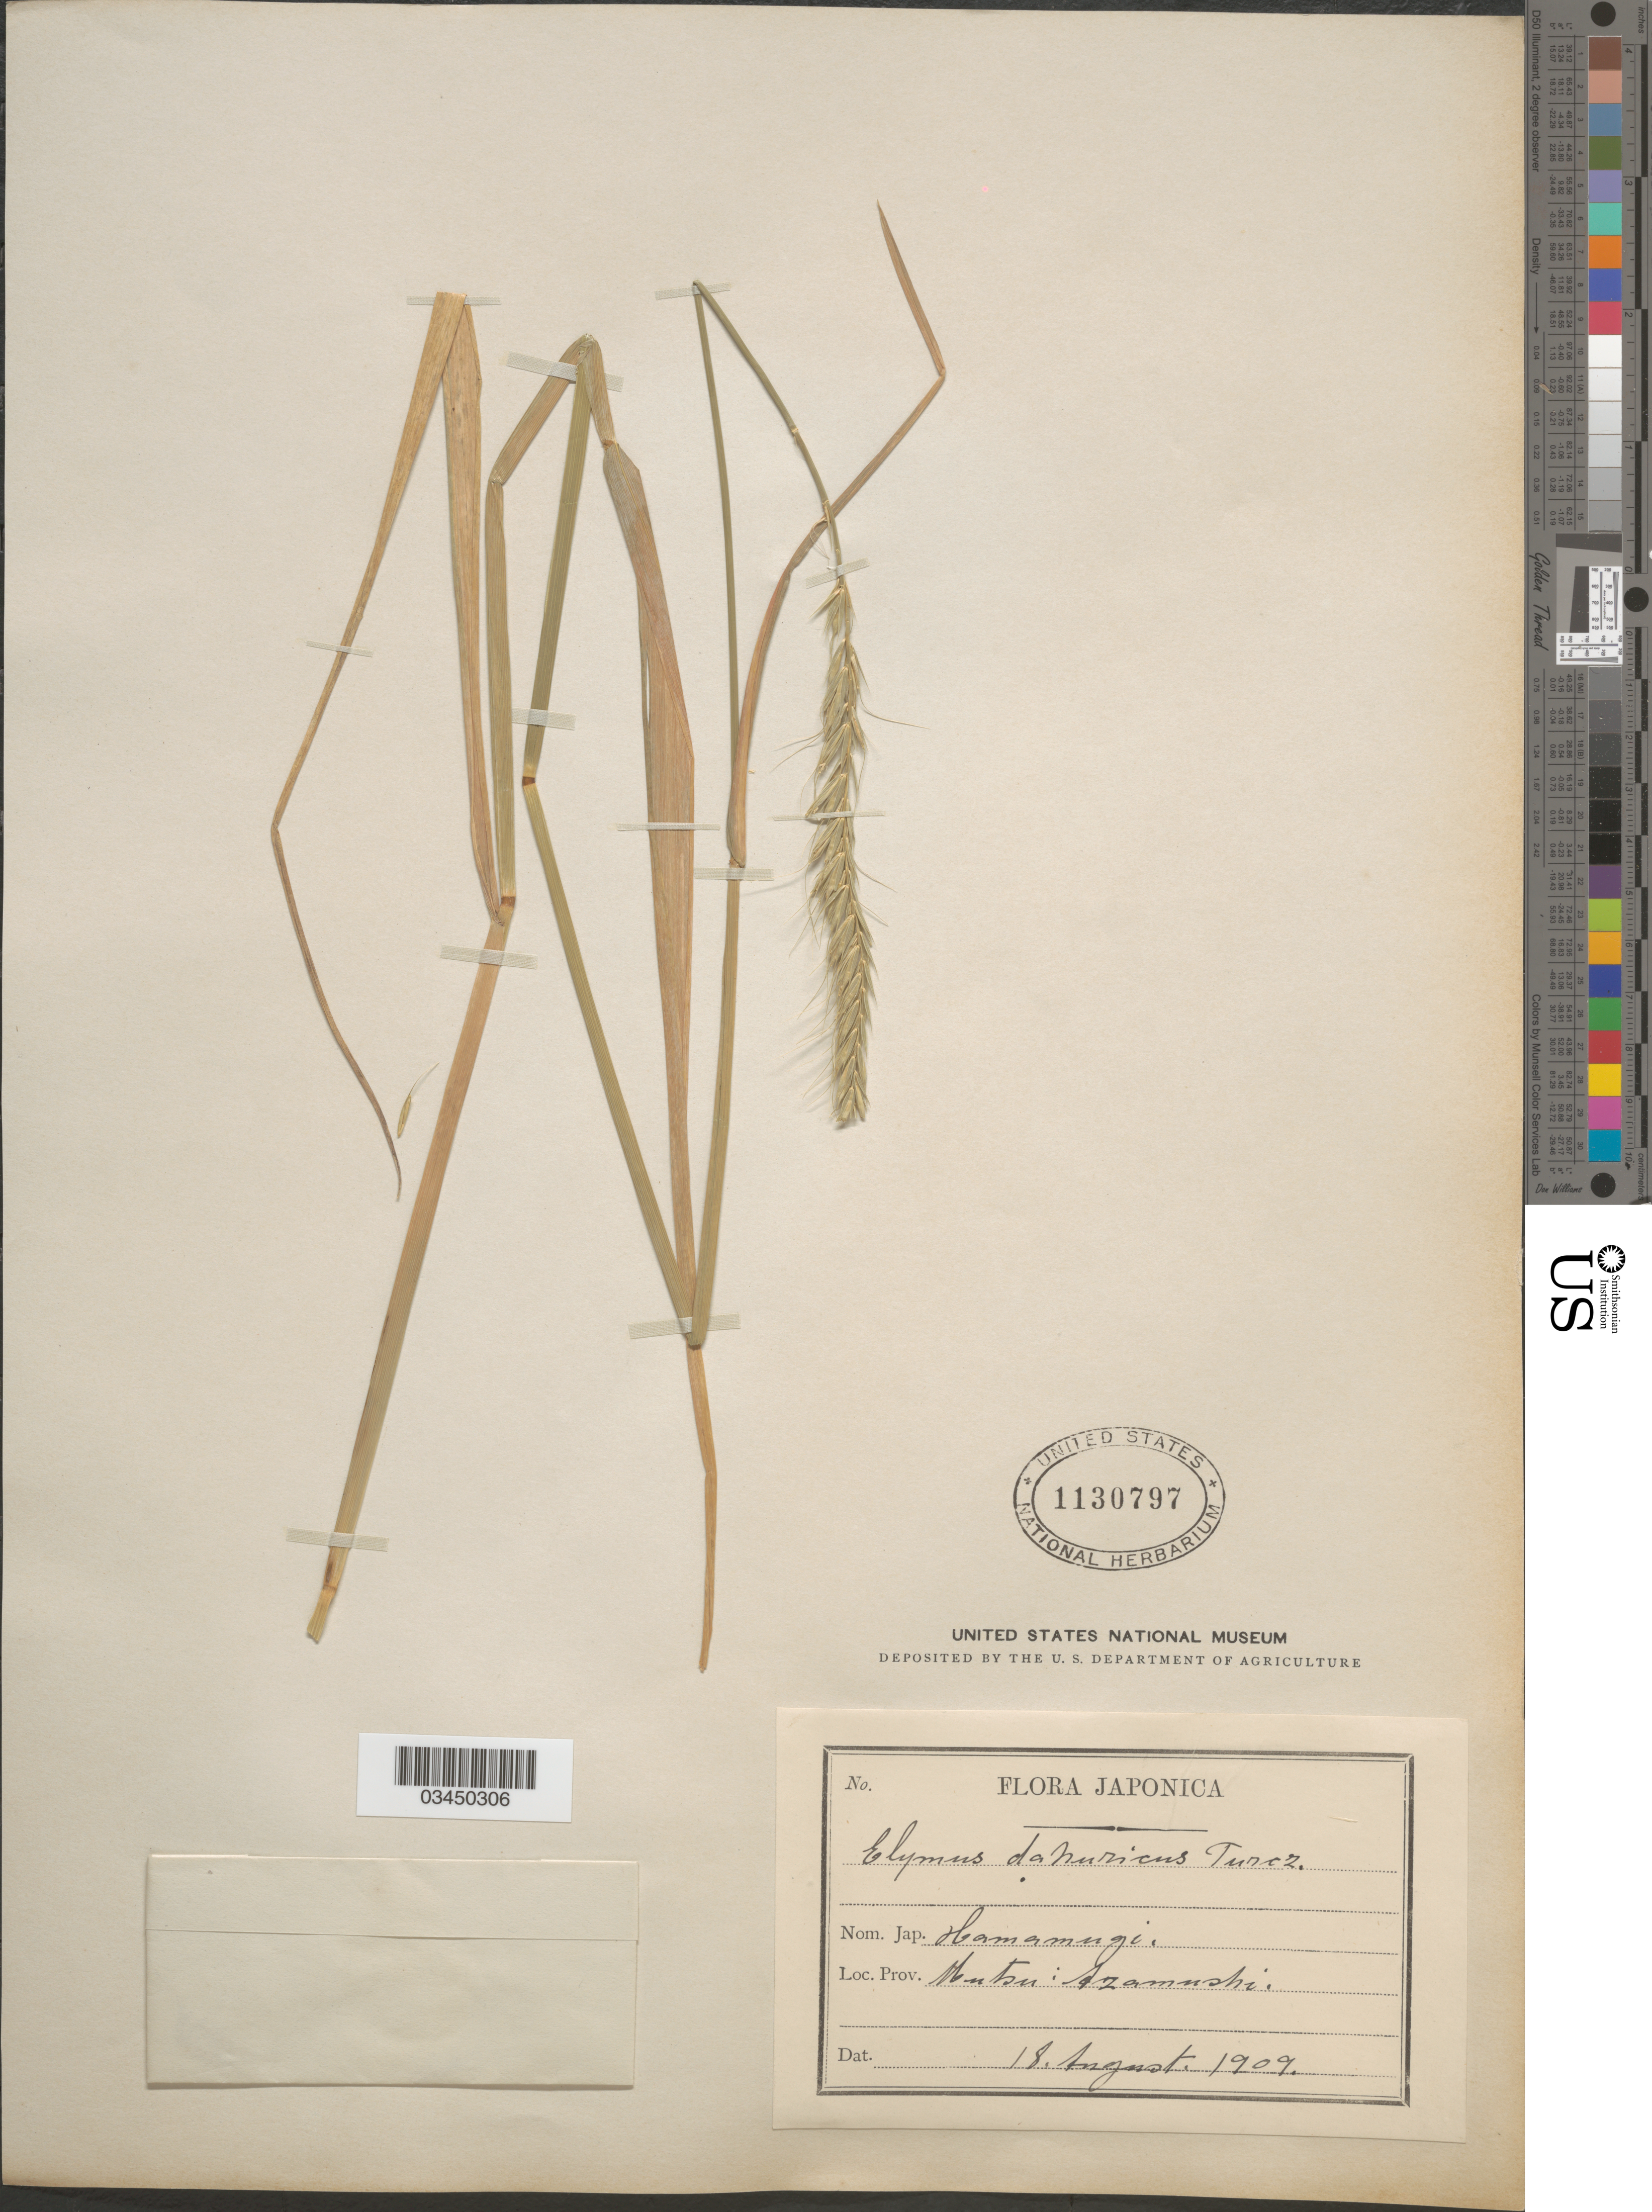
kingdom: Plantae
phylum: Tracheophyta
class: Liliopsida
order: Poales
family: Poaceae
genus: Elymus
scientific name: Elymus dahuricus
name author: Turcz. ex Griseb.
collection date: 1909-08-18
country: Japan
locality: Mutsu: Azamushi.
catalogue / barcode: US 1130797